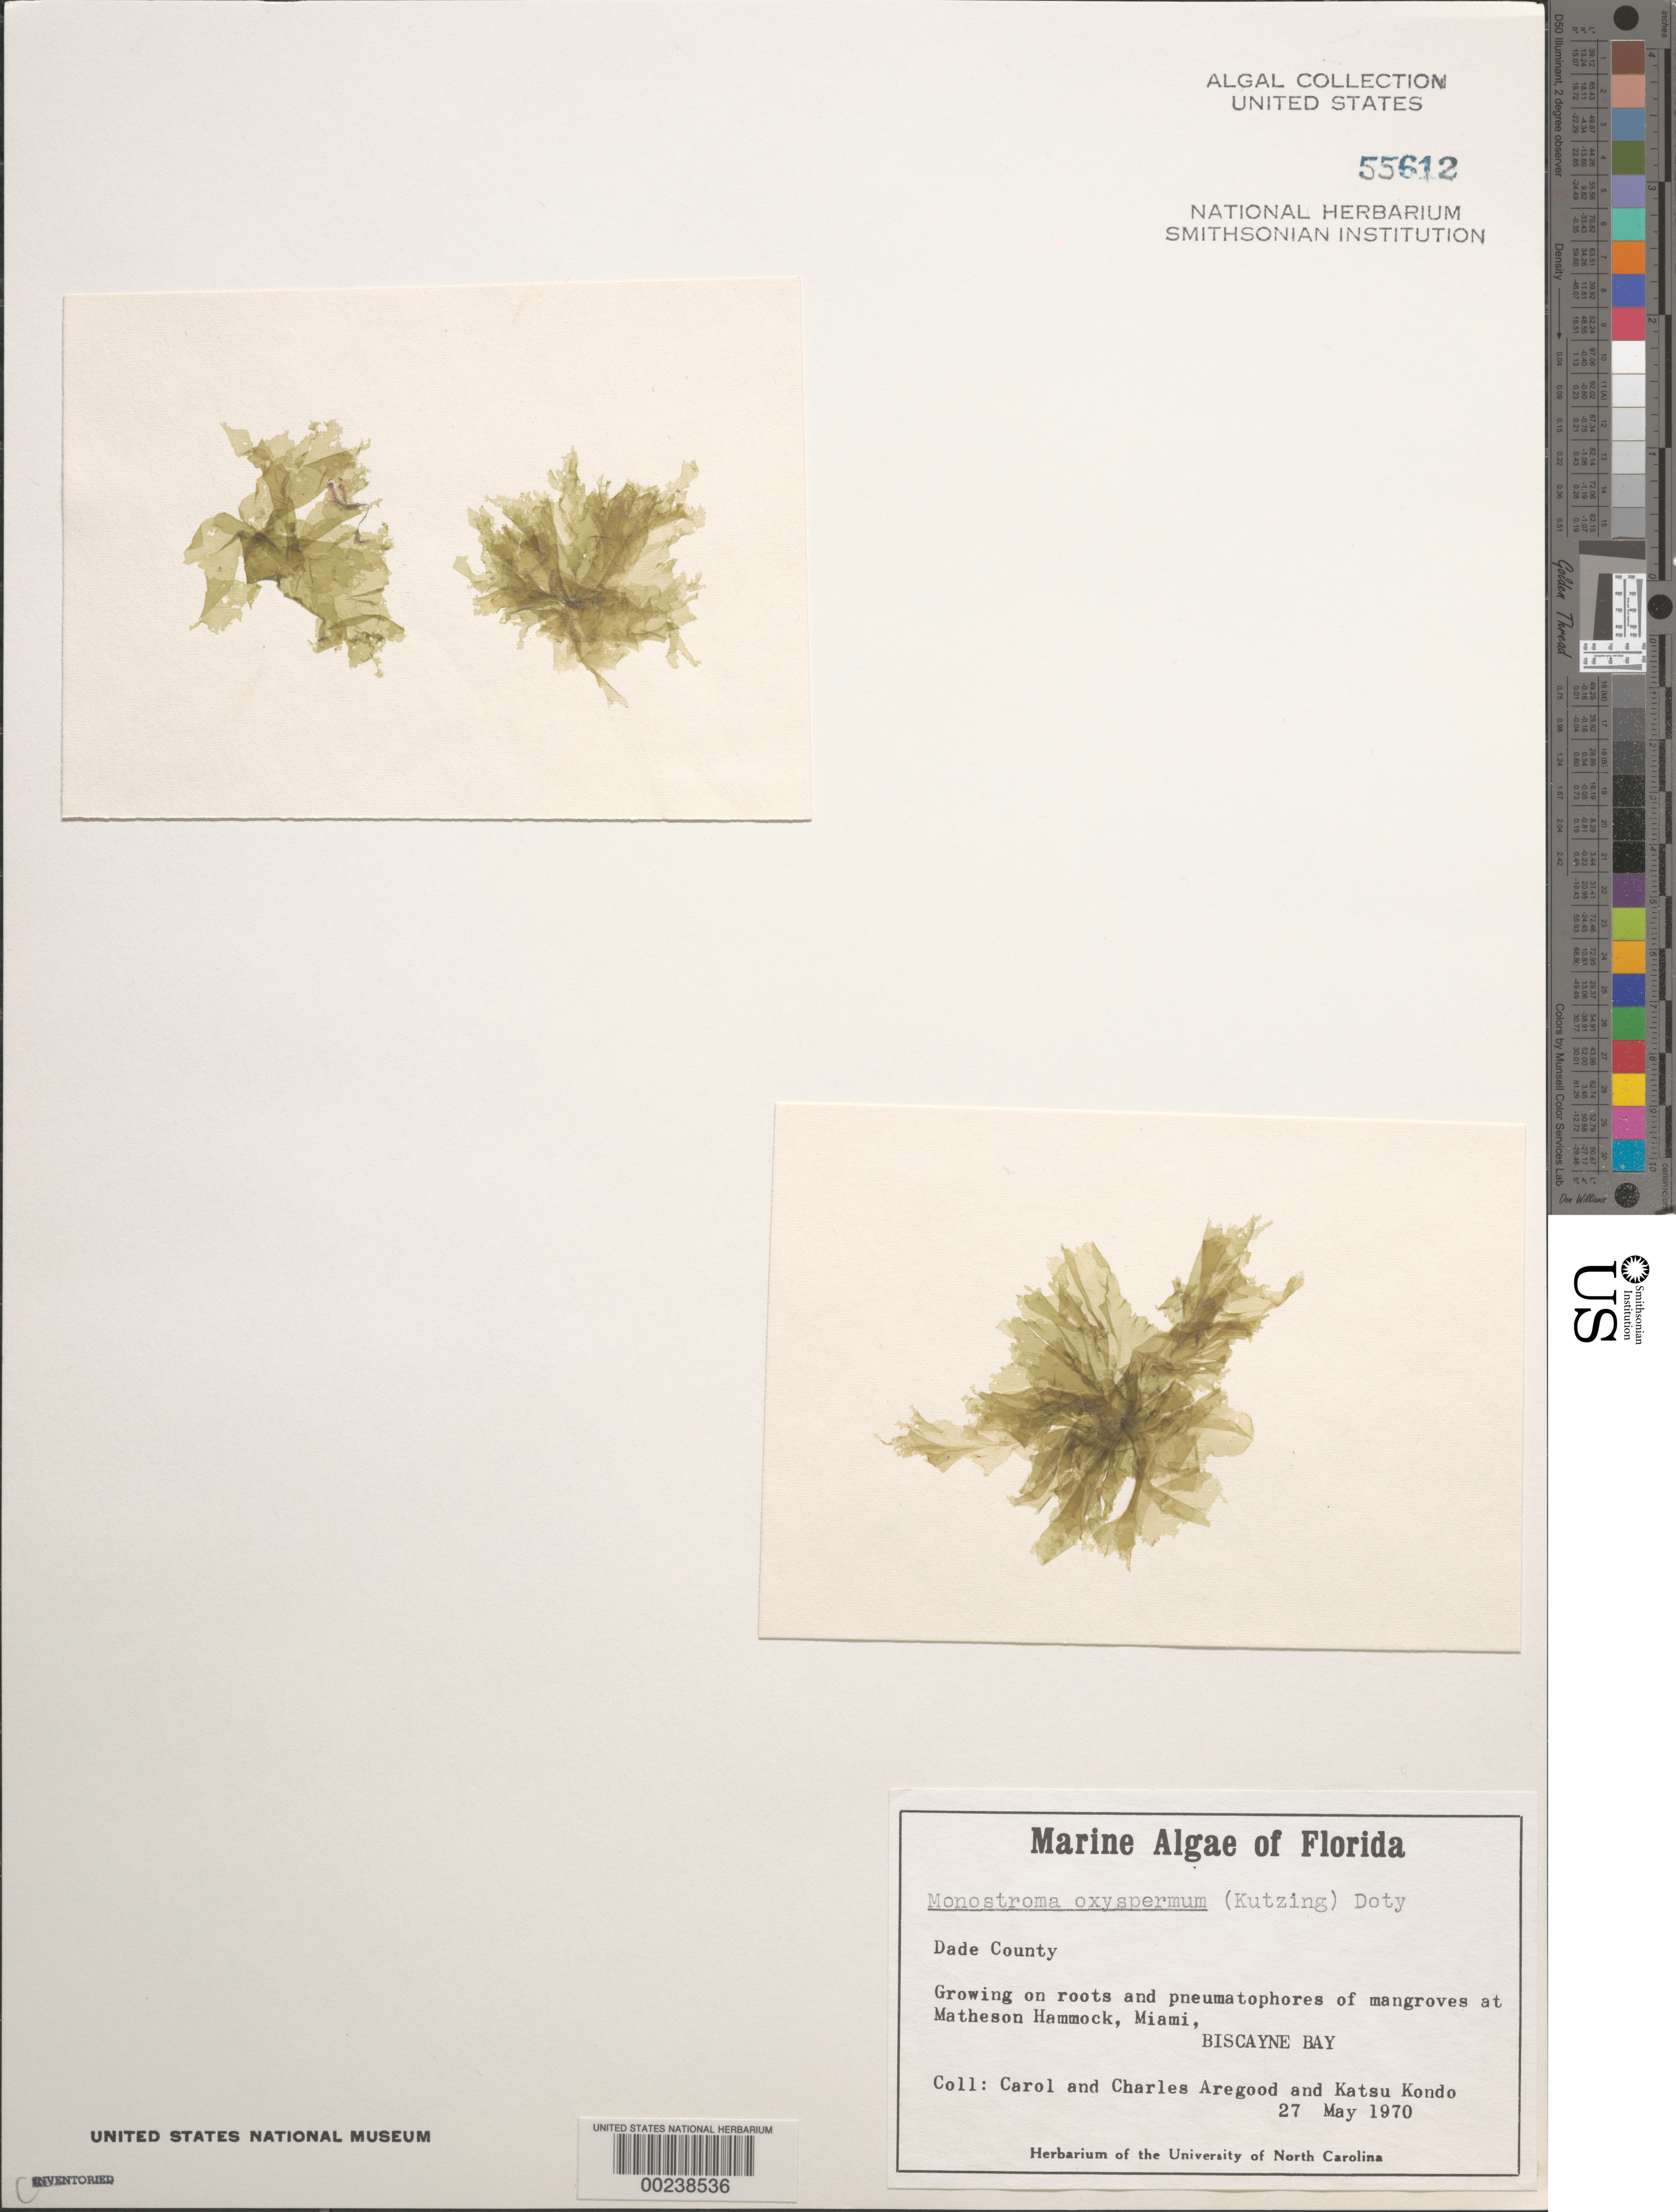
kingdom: Plantae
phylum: Chlorophyta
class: Ulvophyceae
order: Ulvales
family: Gayraliaceae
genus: Gayralia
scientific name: Gayralia oxysperma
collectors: C. Aregood, C. Aregood & K. Kondo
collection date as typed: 27 May 1970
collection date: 1970-05-27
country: United States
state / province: Florida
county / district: Miami-Dade County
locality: Biscayne Bay, Matheson Hammock, Miami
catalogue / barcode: US 55612